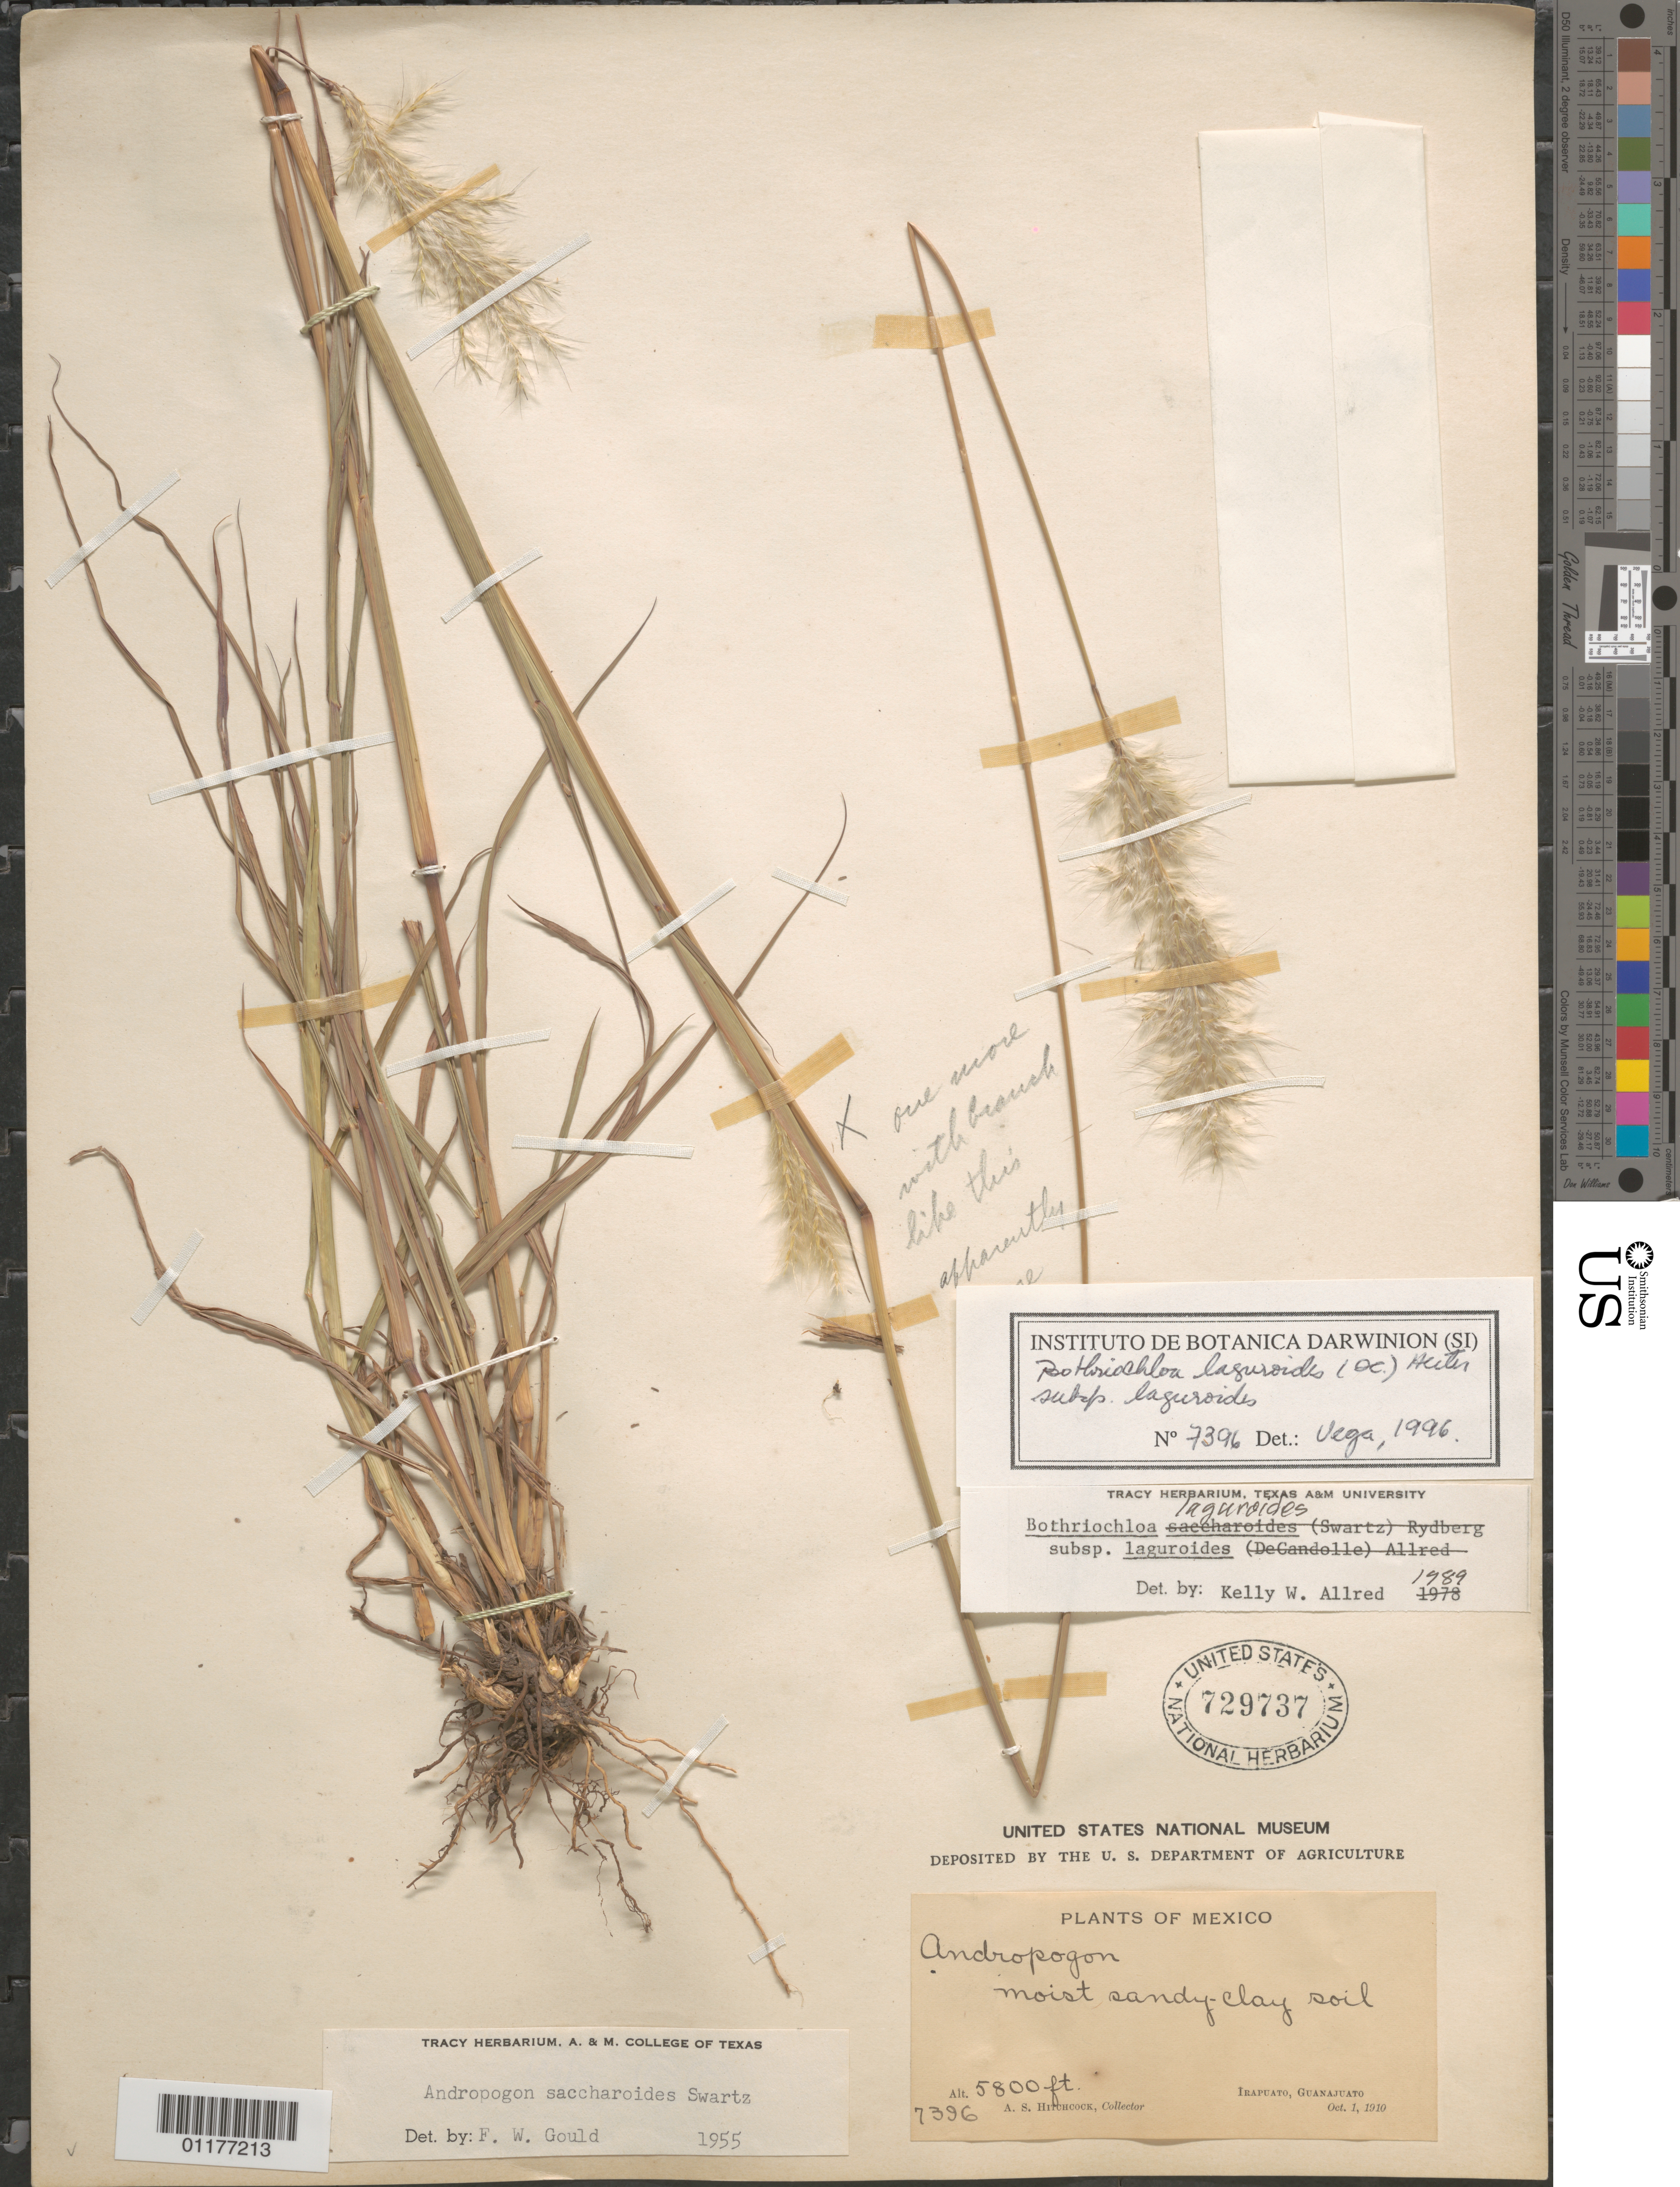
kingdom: Plantae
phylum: Tracheophyta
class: Liliopsida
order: Poales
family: Poaceae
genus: Bothriochloa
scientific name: Bothriochloa laguroides subsp. laguroides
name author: (DC.) Herter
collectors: A. S. Hitchcock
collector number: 7396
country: Mexico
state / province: Guanajuato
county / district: Irapuato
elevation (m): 1768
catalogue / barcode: US 729737